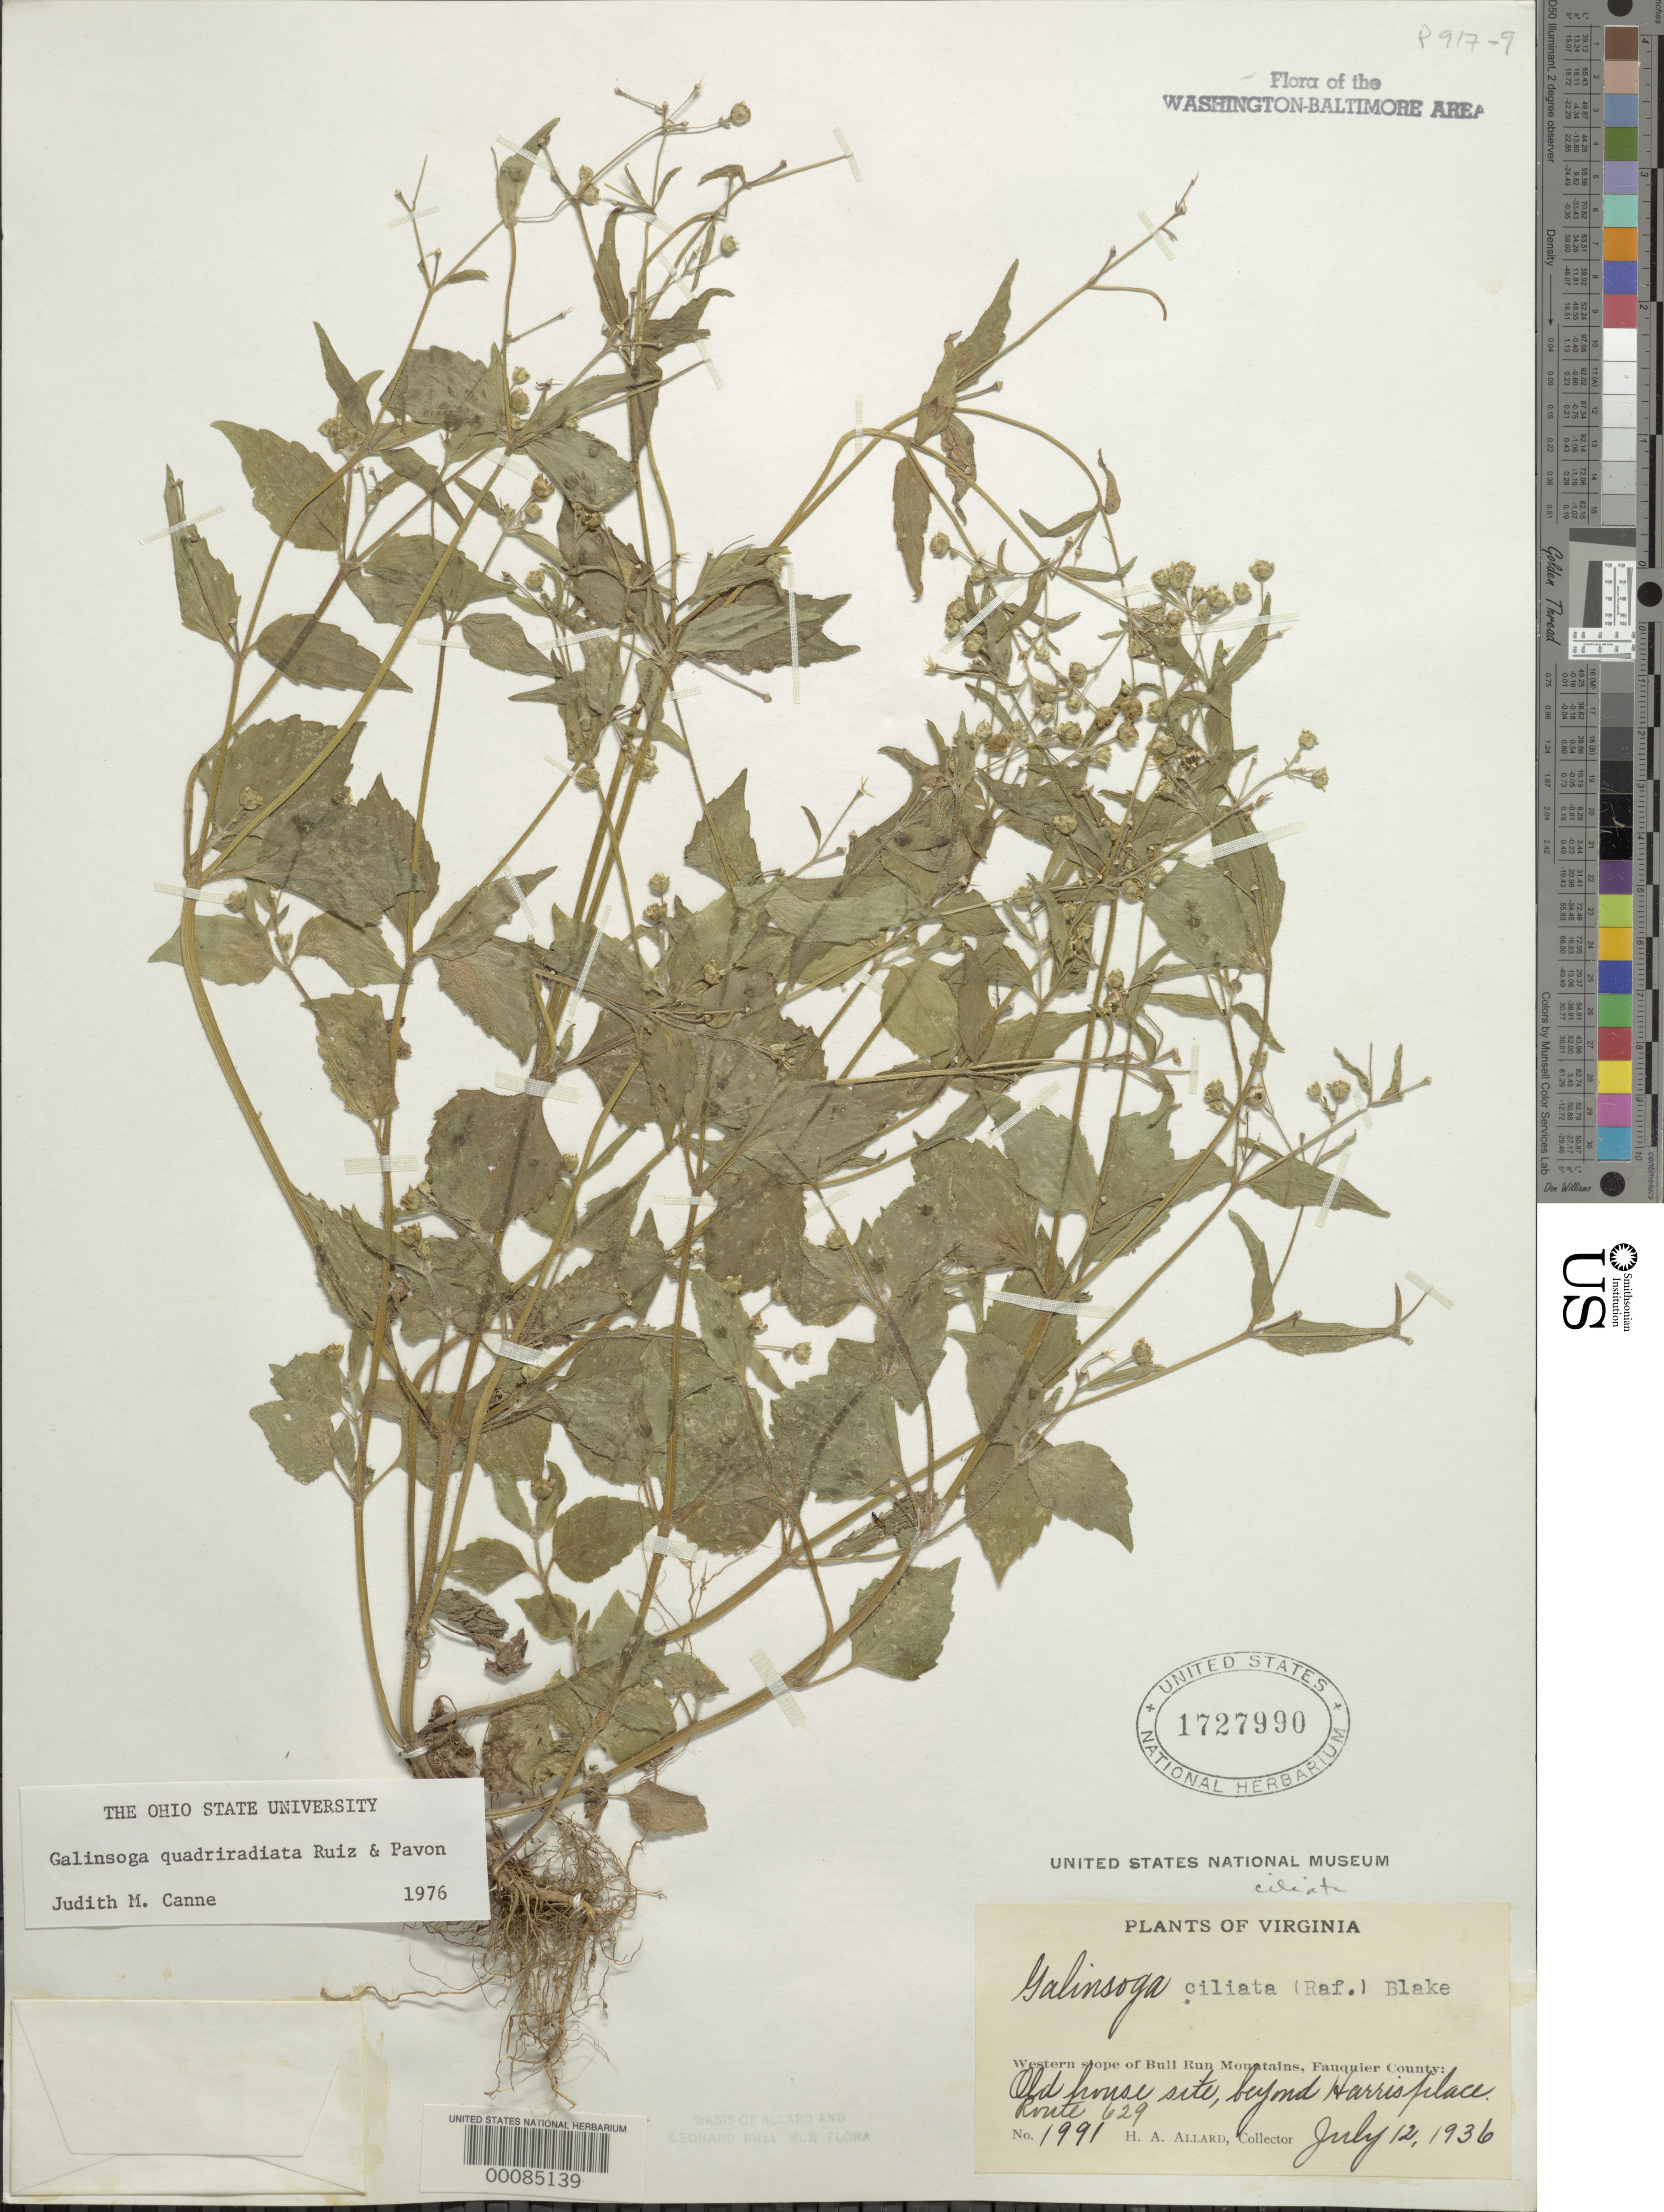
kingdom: Plantae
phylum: Tracheophyta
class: Magnoliopsida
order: Asterales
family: Asteraceae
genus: Galinsoga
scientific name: Galinsoga quadriradiata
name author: Ruiz & Pav.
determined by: Canne-Hilliker, J. M.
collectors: H. A. Allard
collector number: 1991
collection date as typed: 12 Jul 1936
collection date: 1936-07-12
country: United States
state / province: Virginia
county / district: Fauquier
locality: Beyond Harris Place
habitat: Old site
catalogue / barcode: US 1727990